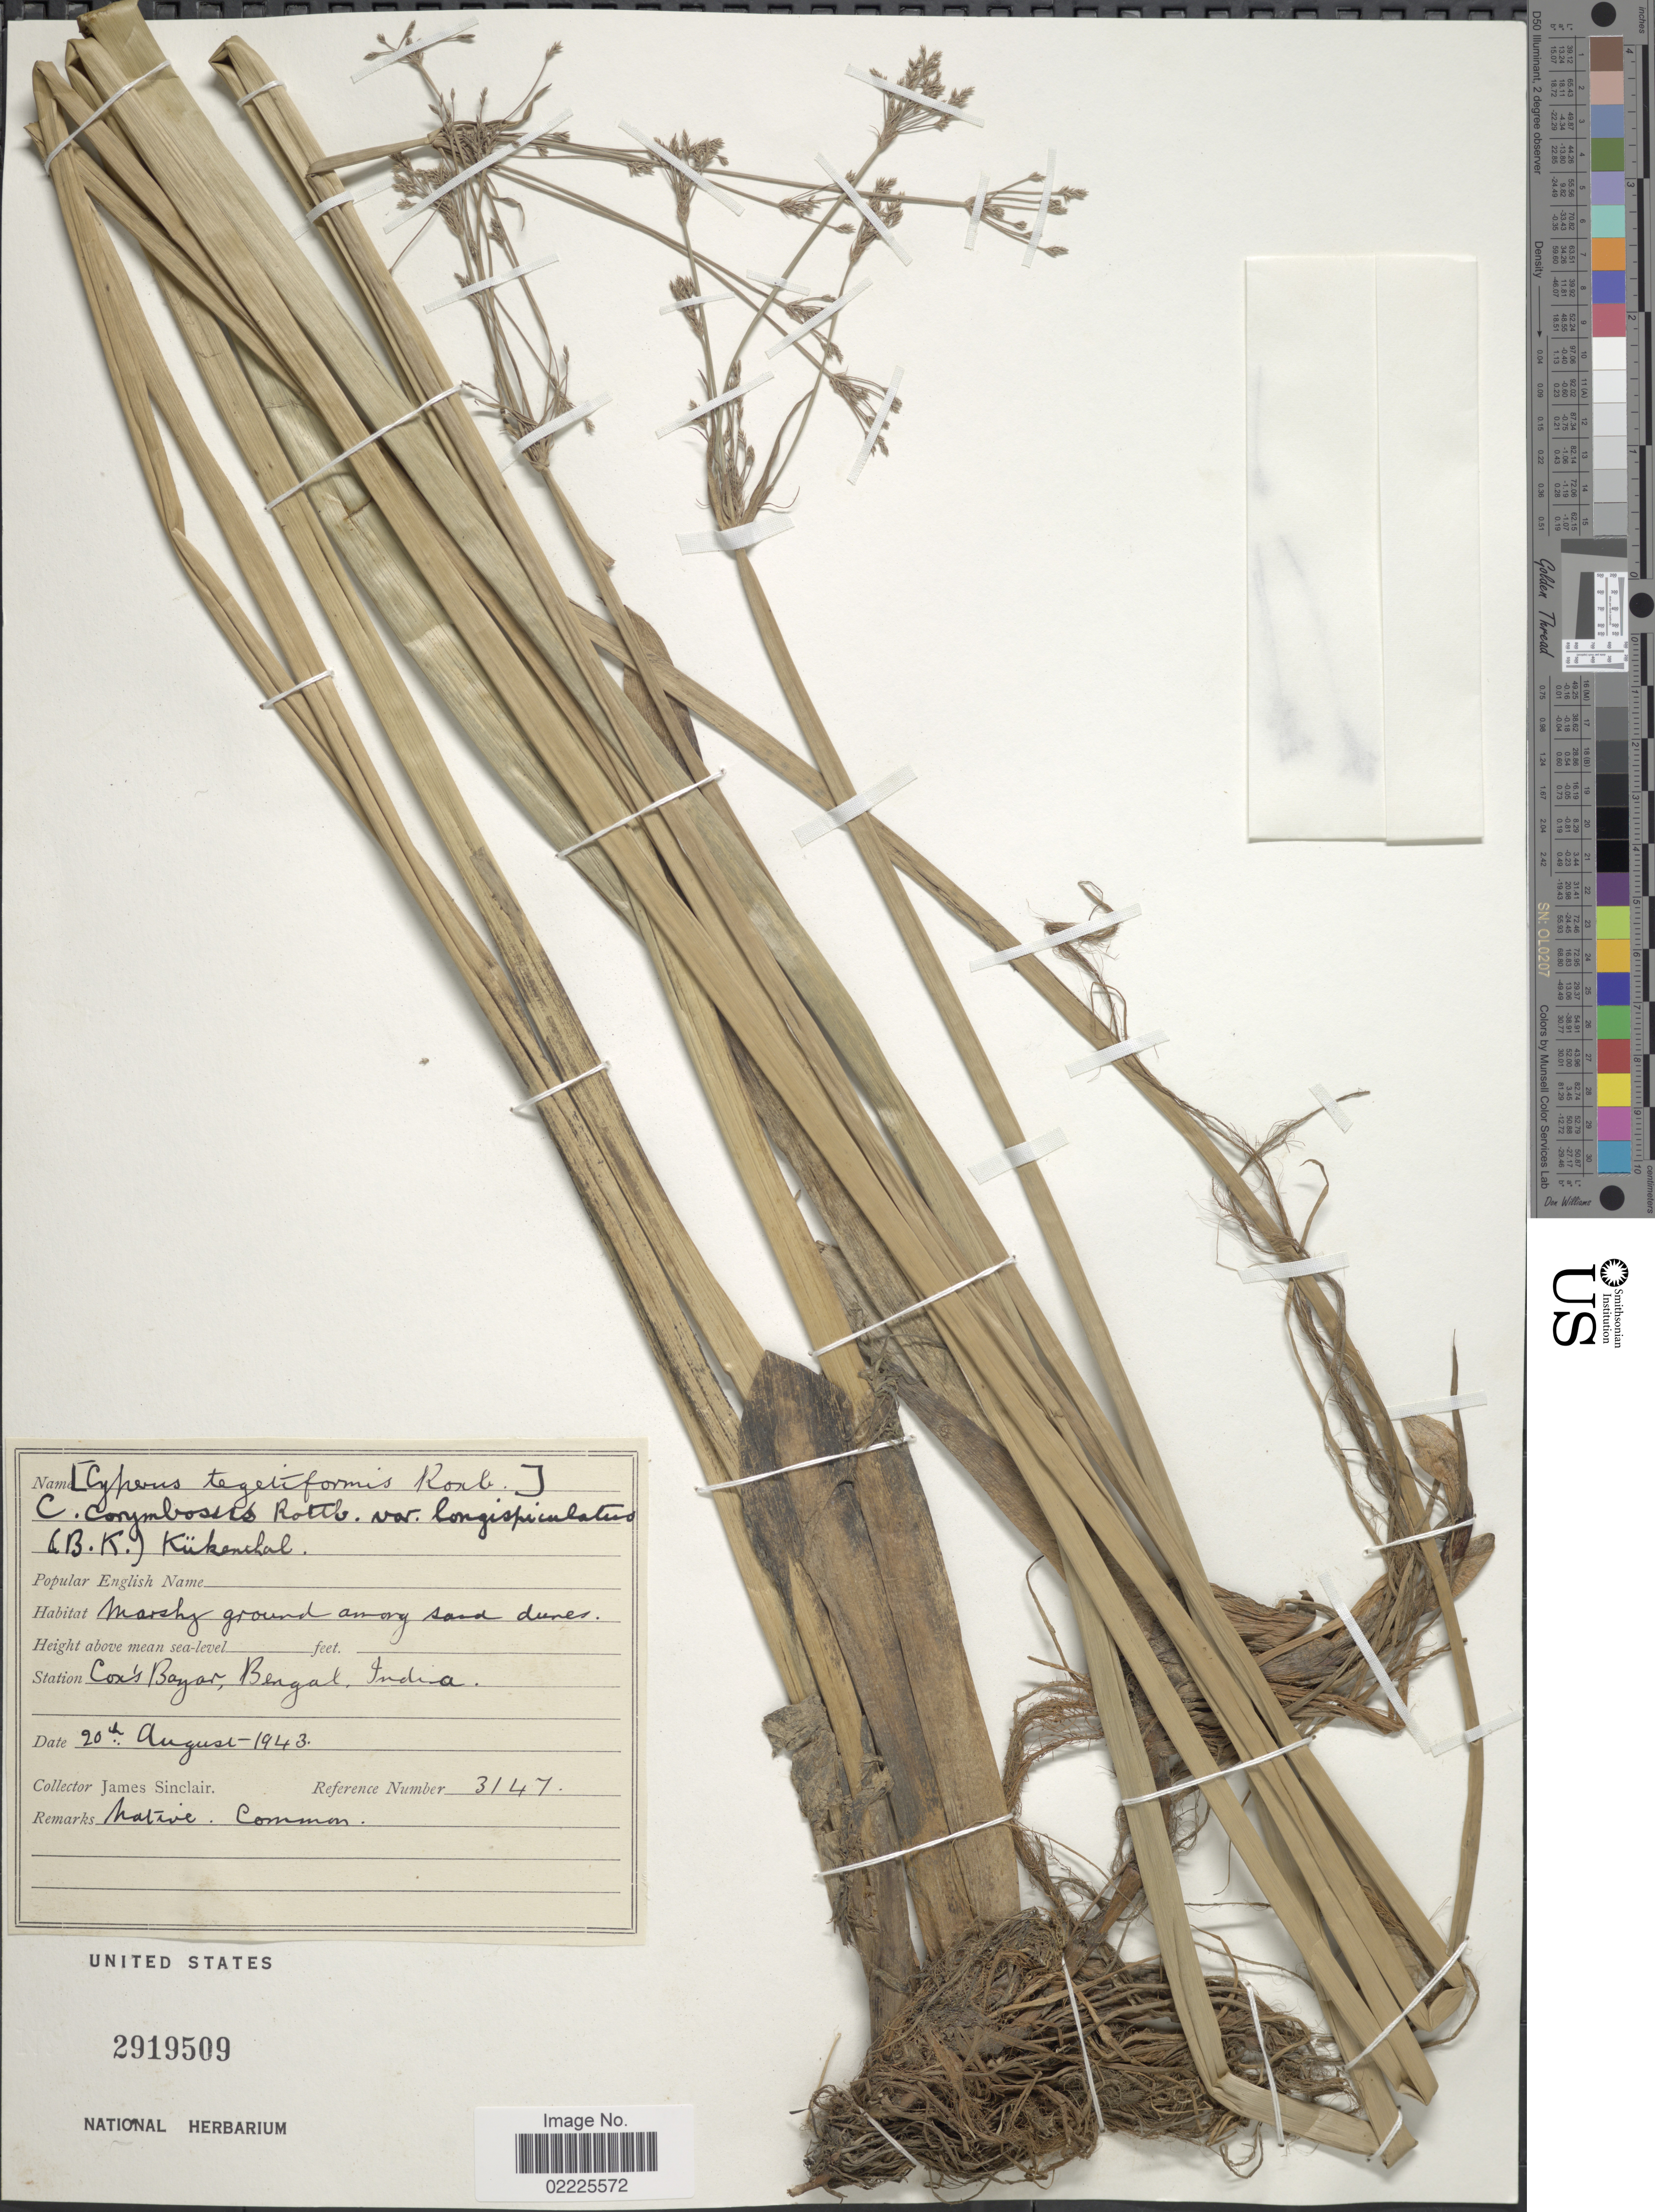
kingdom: Plantae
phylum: Tracheophyta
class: Liliopsida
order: Poales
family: Cyperaceae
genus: Cyperus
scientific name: Cyperus corymbosus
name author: Rottb.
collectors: J. Sinclair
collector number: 3147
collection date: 1943-08-20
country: Bangladesh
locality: Cox's Bazar, Bengal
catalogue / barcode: US 2919509